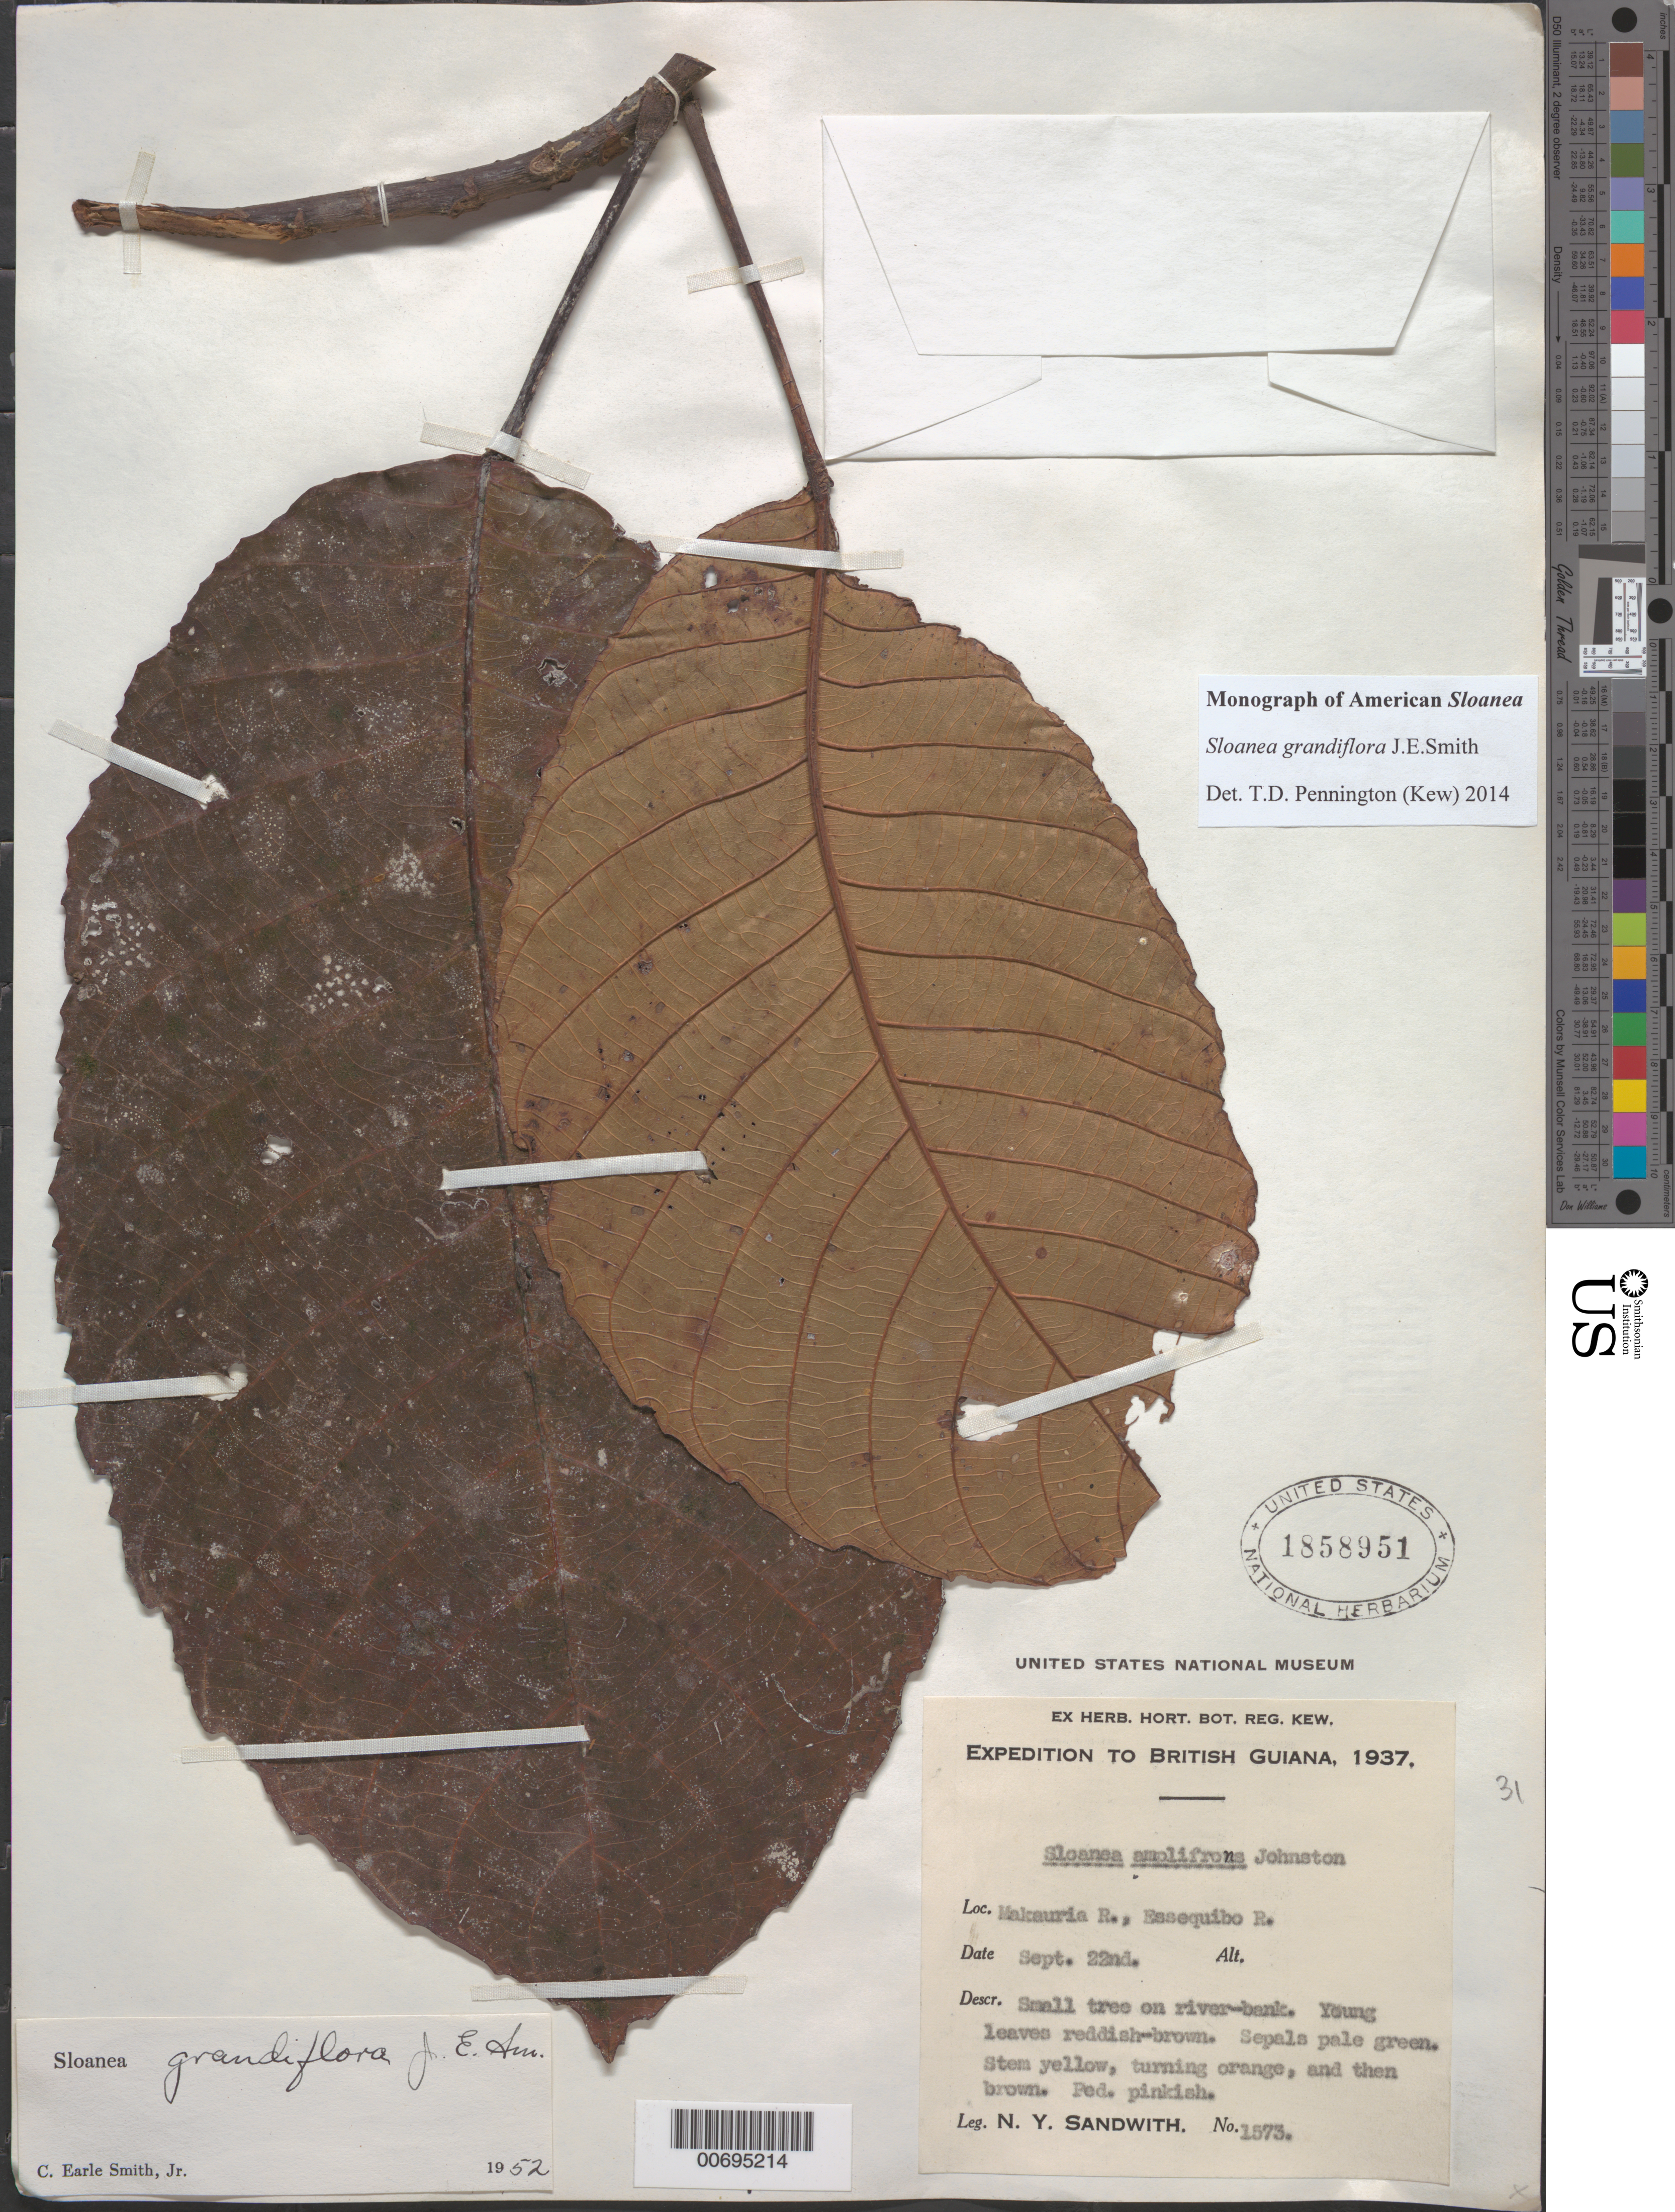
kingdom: Plantae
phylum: Tracheophyta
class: Magnoliopsida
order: Oxalidales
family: Elaeocarpaceae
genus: Sloanea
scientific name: Sloanea grandiflora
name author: Sm.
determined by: Pennington, T. D., (K)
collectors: N. Y. Sandwith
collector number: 1573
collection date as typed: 22-Sep-37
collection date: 1937-09-22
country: Guyana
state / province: Cuyuni-Mazaruni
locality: Makouria R., Essequibo R.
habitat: Riverbank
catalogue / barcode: US 1858951